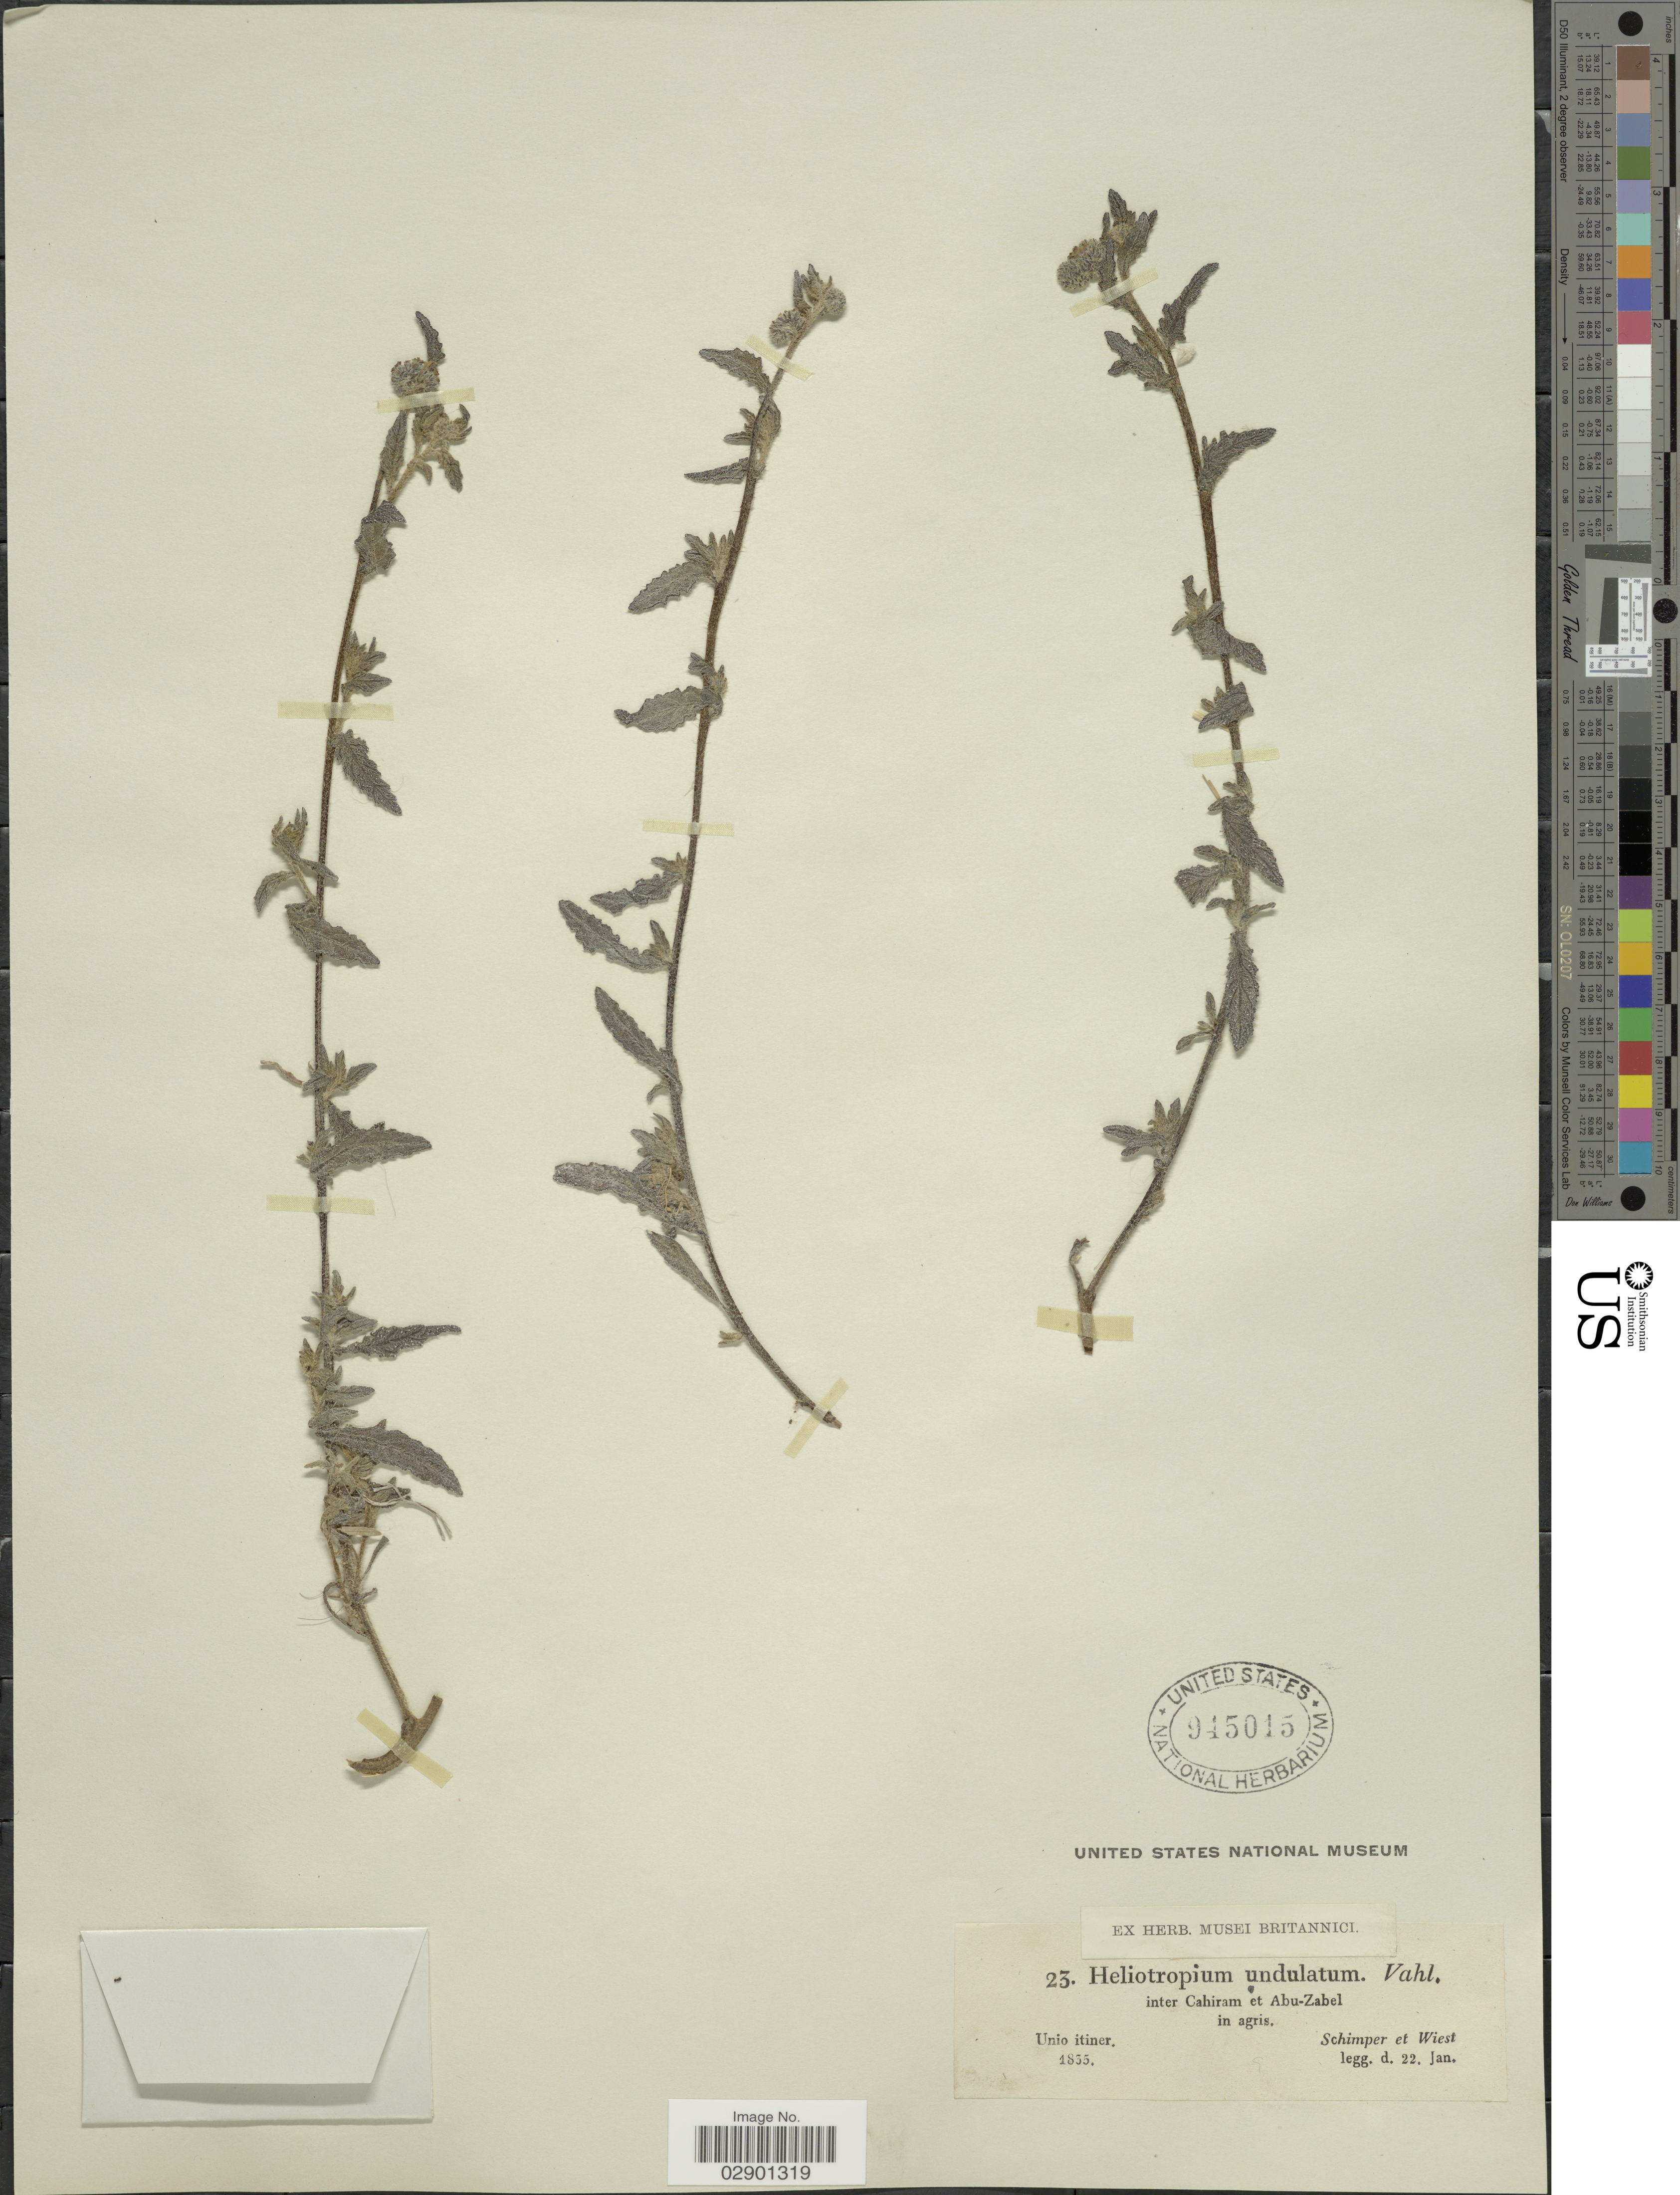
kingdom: Plantae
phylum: Tracheophyta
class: Magnoliopsida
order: Boraginales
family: Heliotropiaceae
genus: Heliotropium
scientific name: Heliotropium bacciferum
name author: Forssk.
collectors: -. Schimper & -. Wiest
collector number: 23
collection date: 1835-01-22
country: Egypt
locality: Inter Cahiram et Abu-Zabel in agris.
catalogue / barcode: US 945015